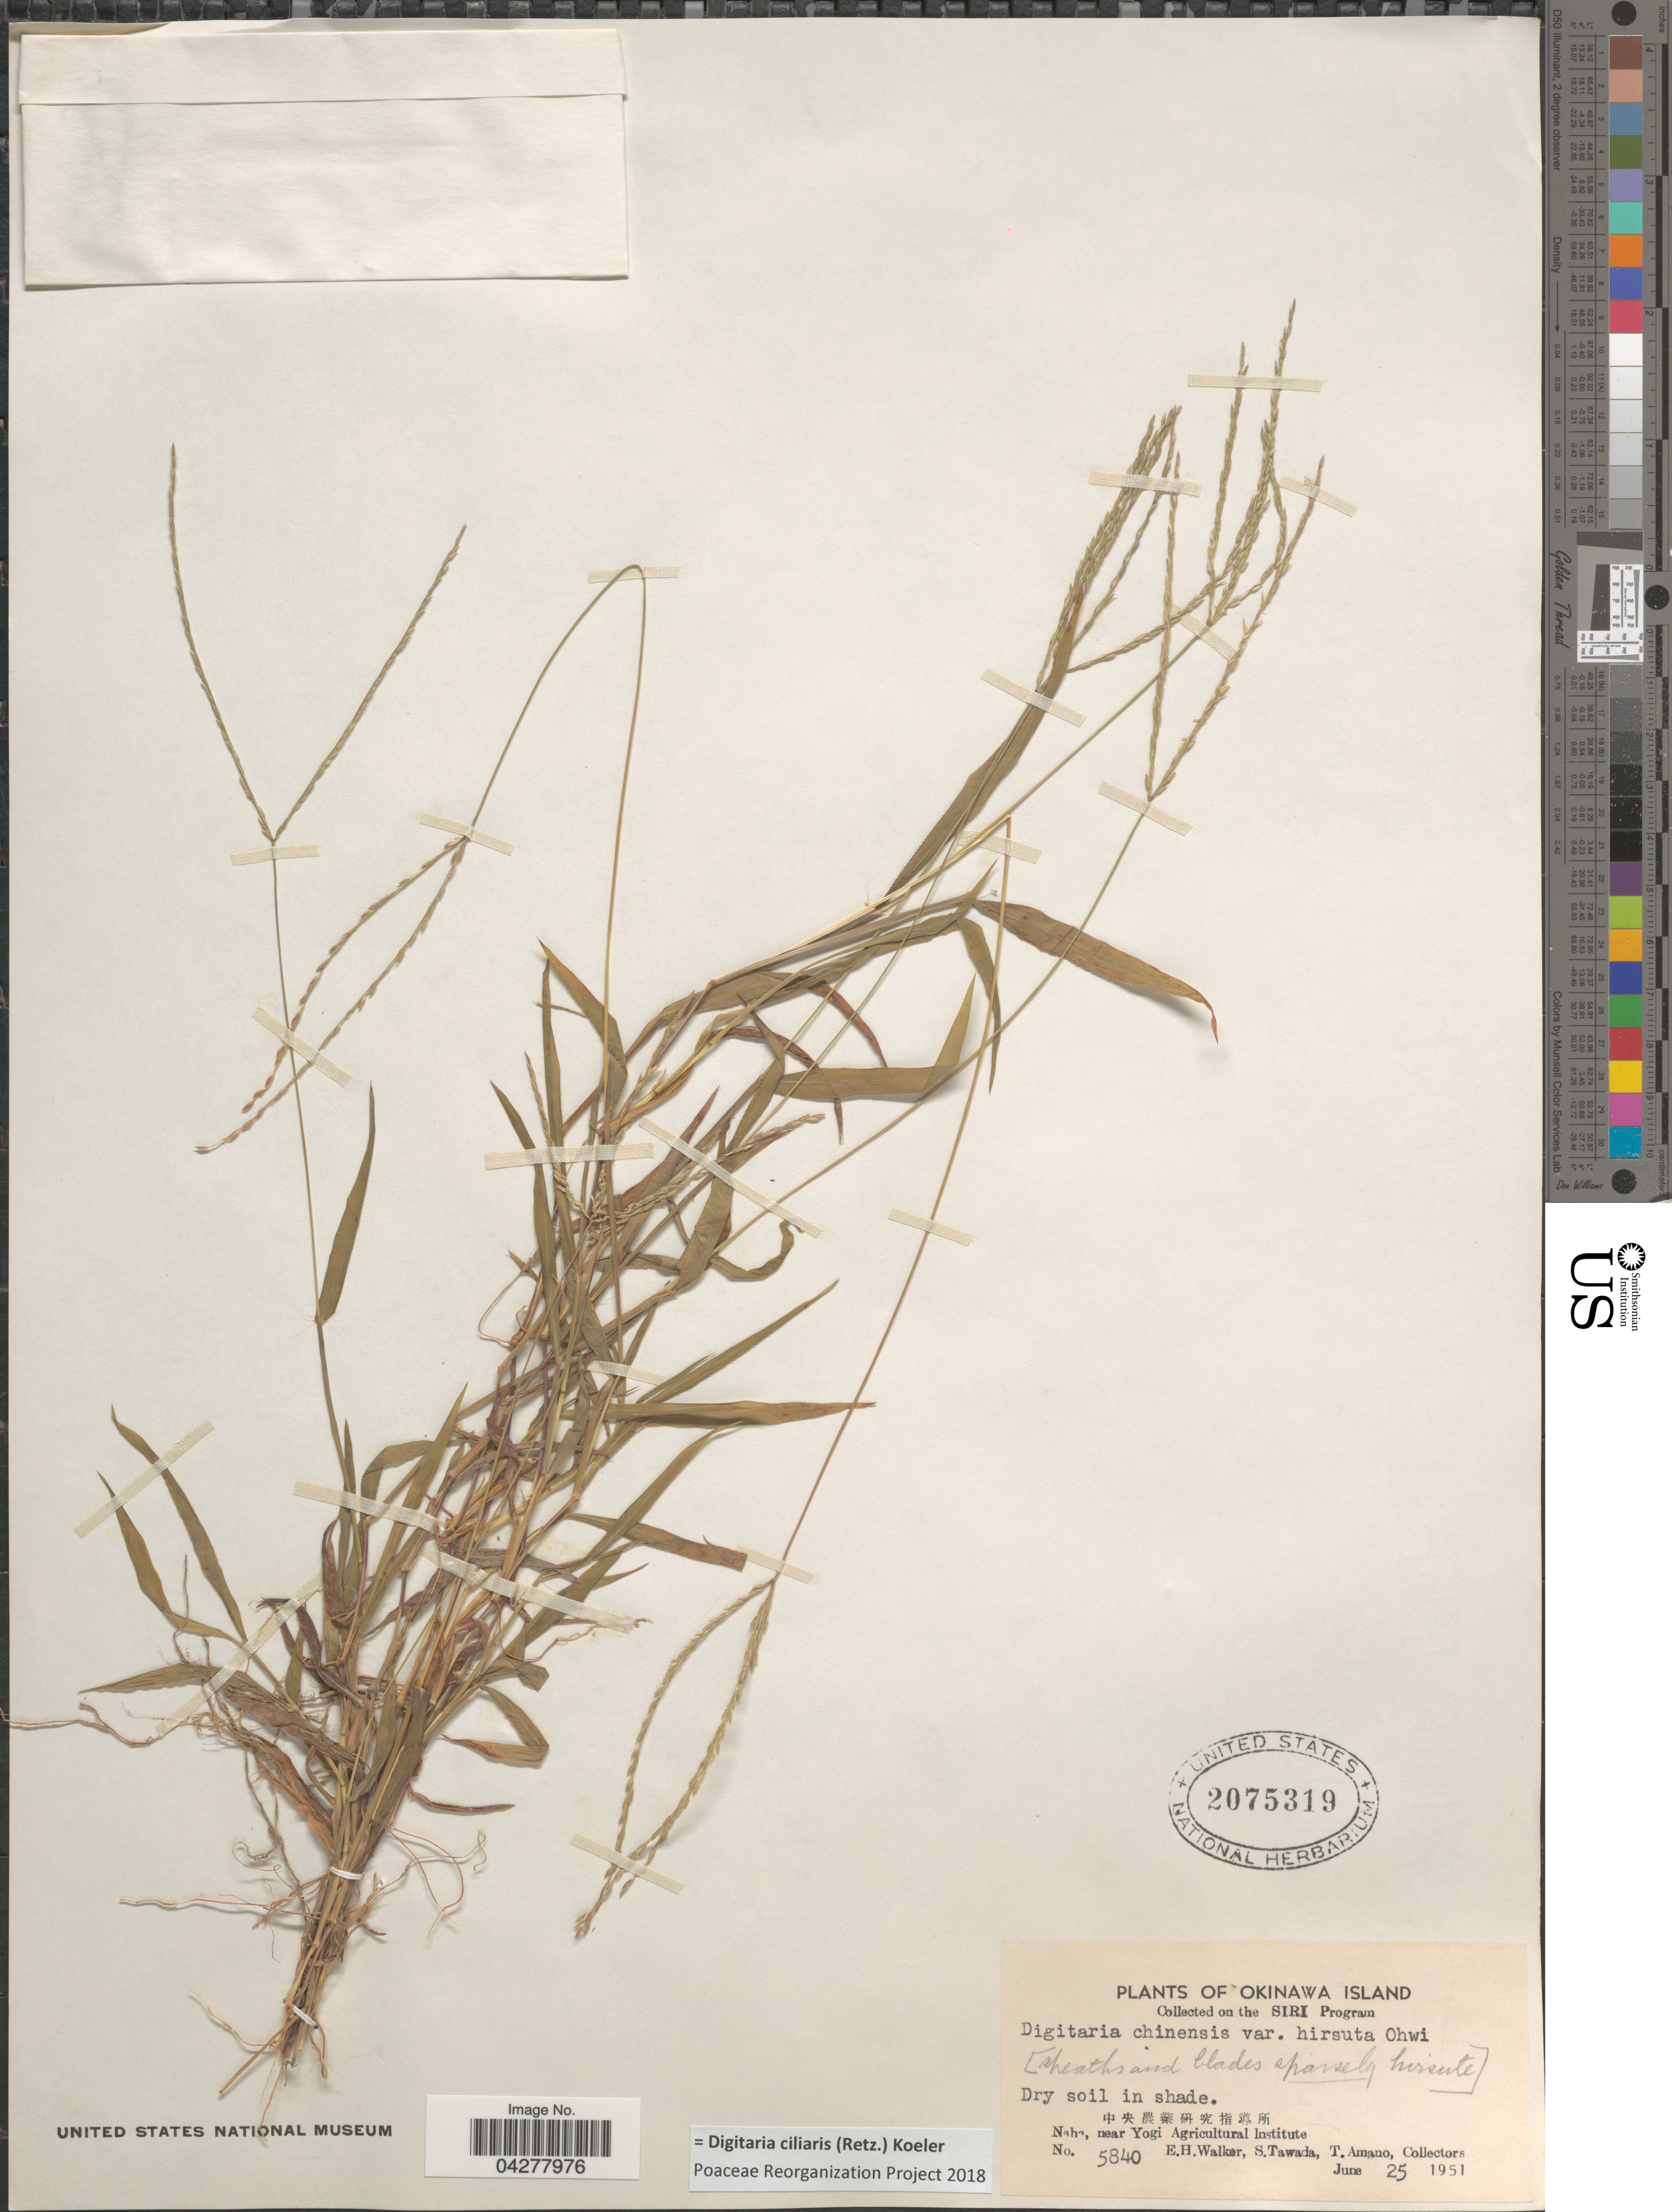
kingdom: Plantae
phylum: Tracheophyta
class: Liliopsida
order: Poales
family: Poaceae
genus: Digitaria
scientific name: Digitaria ciliaris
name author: (Retz.) Koeler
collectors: E. H. Walker, S. Tawada & T. Amano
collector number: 5840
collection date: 1951-06-25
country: Japan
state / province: Okinawa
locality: Okinawa Island. X. Naha, near Yogi Agricultural Institute.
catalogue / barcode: US 2075319